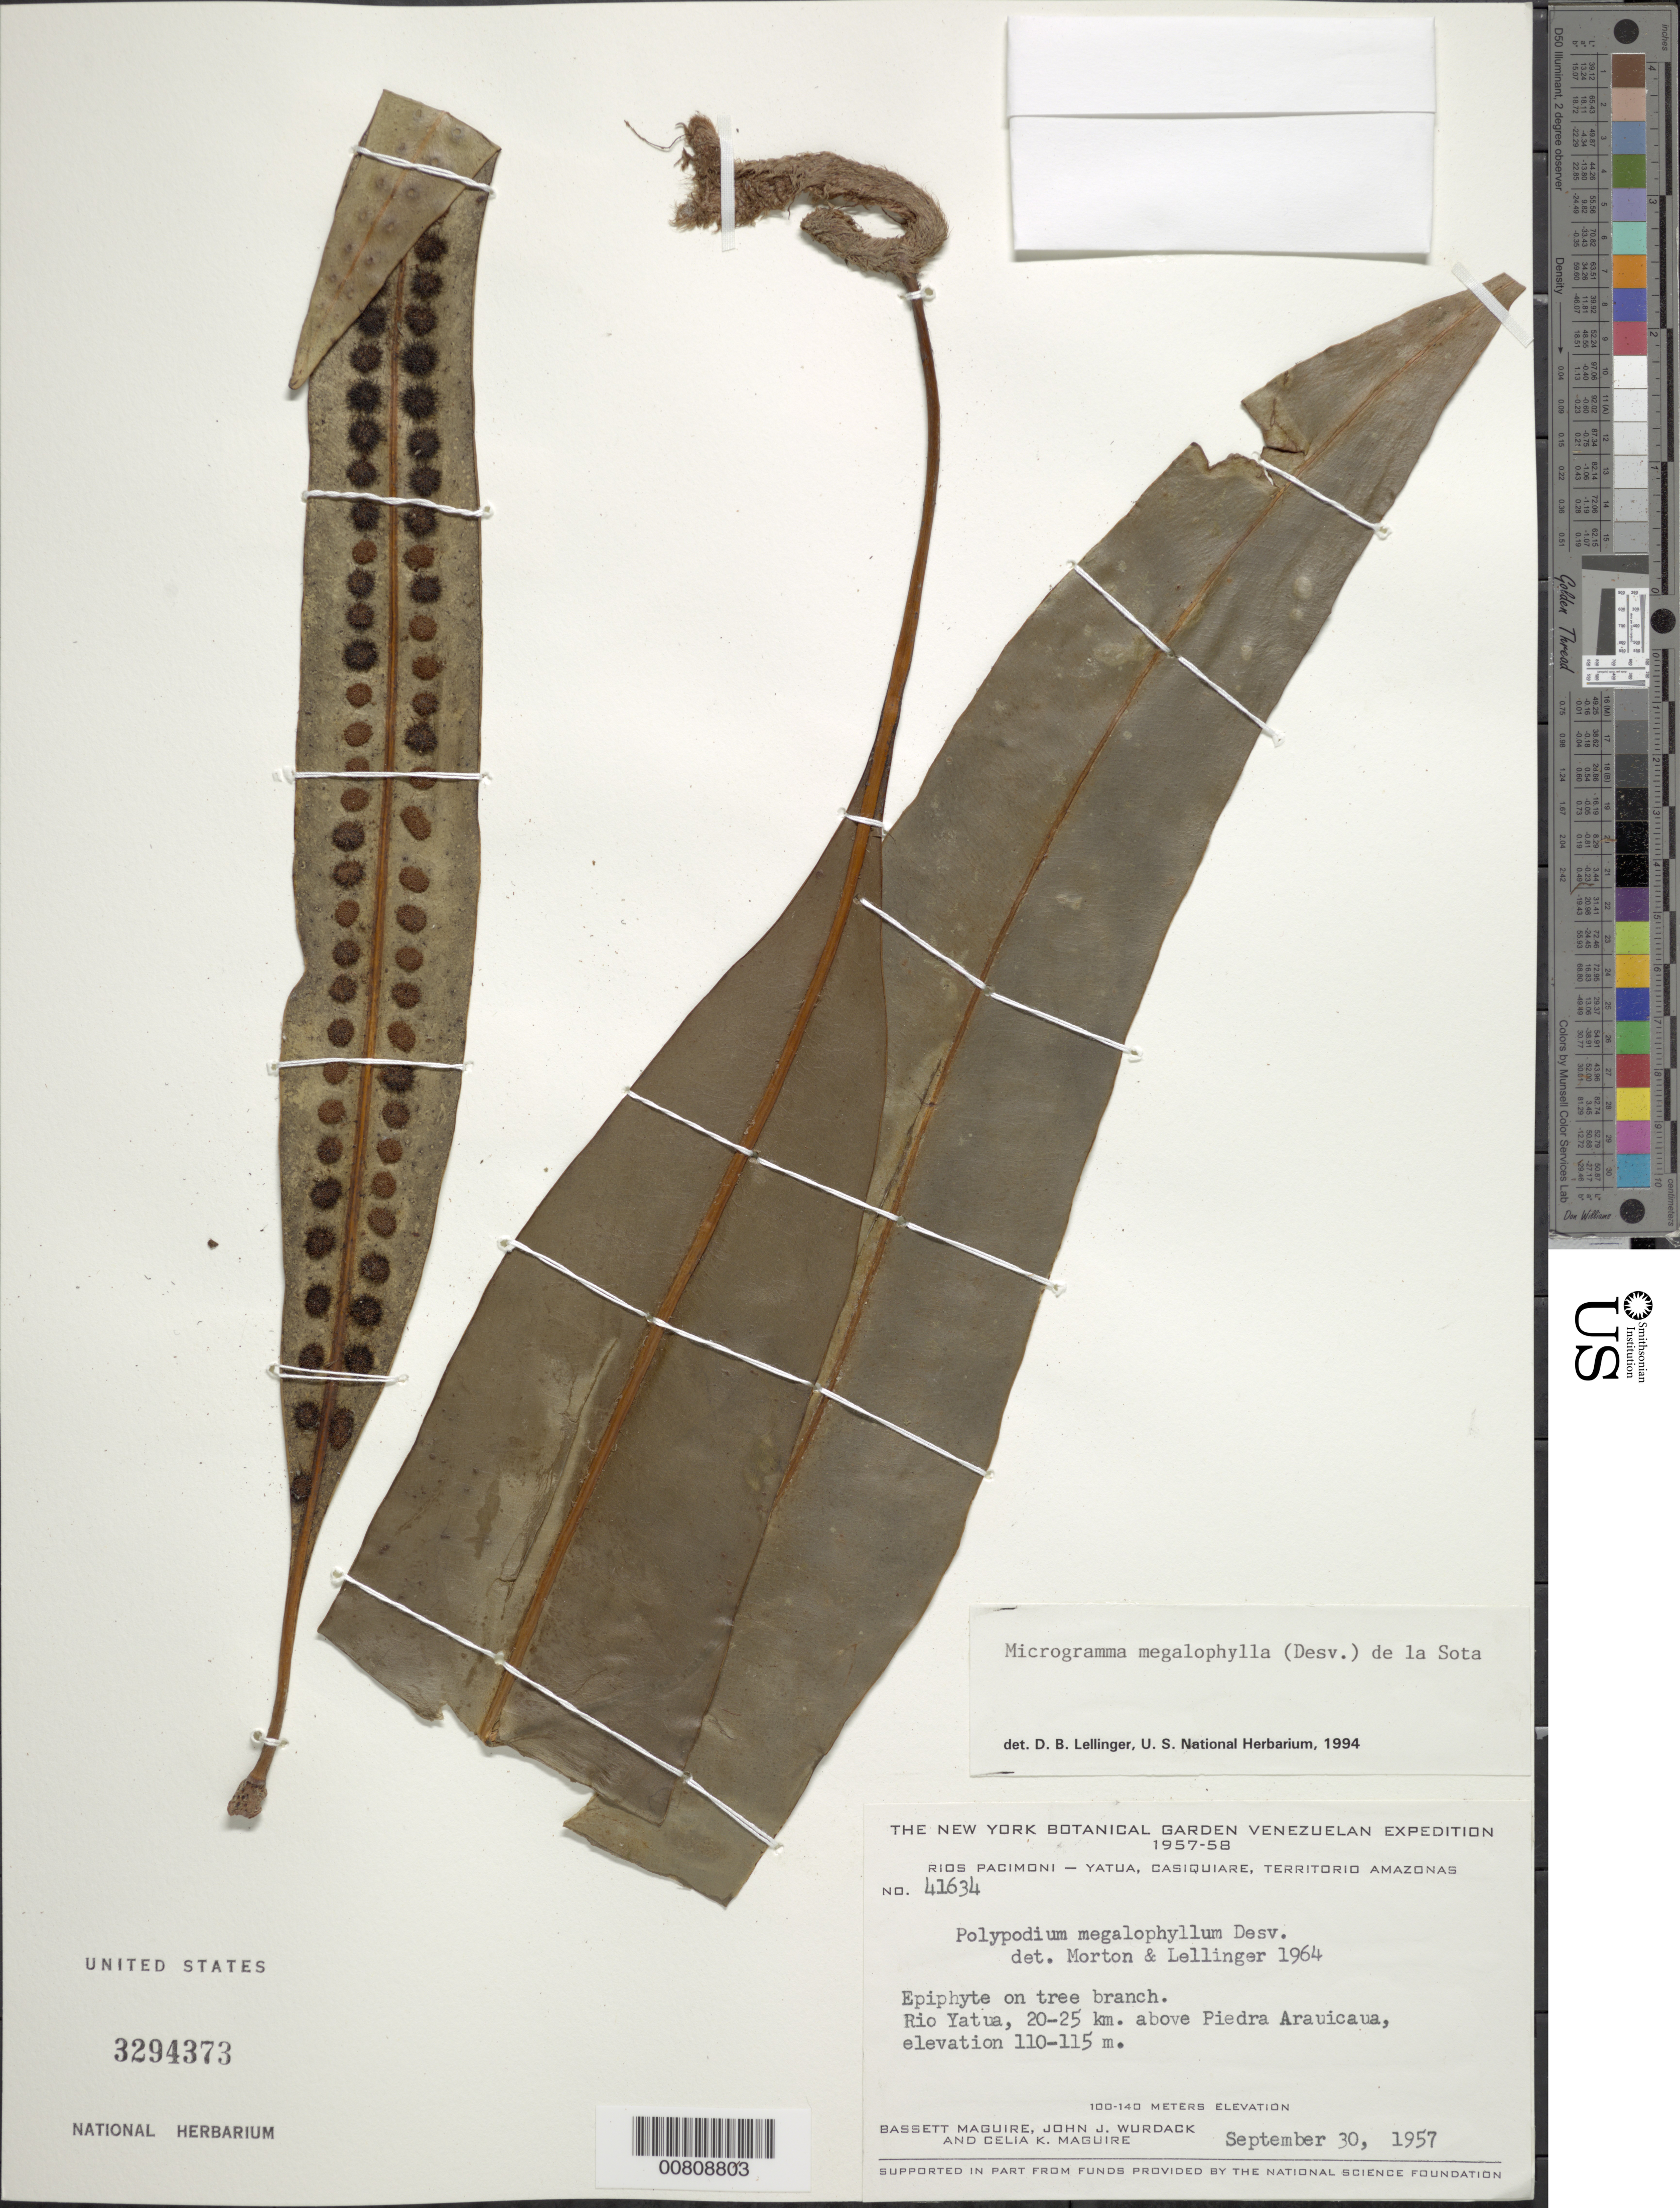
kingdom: Plantae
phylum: Tracheophyta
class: Polypodiopsida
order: Polypodiales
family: Polypodiaceae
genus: Microgramma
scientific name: Microgramma megalophylla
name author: (Desv.) de la Sota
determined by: Lellinger, David B., (BOT), Smithsonian Institution - National Museum of Natural History (UNITED STATES)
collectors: B. Maguire, J. J. Wurdack & C. K. Maguire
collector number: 41634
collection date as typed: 30-Sep-57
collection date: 1957-09-30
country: Venezuela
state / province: Amazonas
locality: Río Pacimoni, Río Yatua, 20-25 km above Piedra Arauicaua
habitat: On tree branch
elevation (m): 100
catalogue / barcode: US 3294373